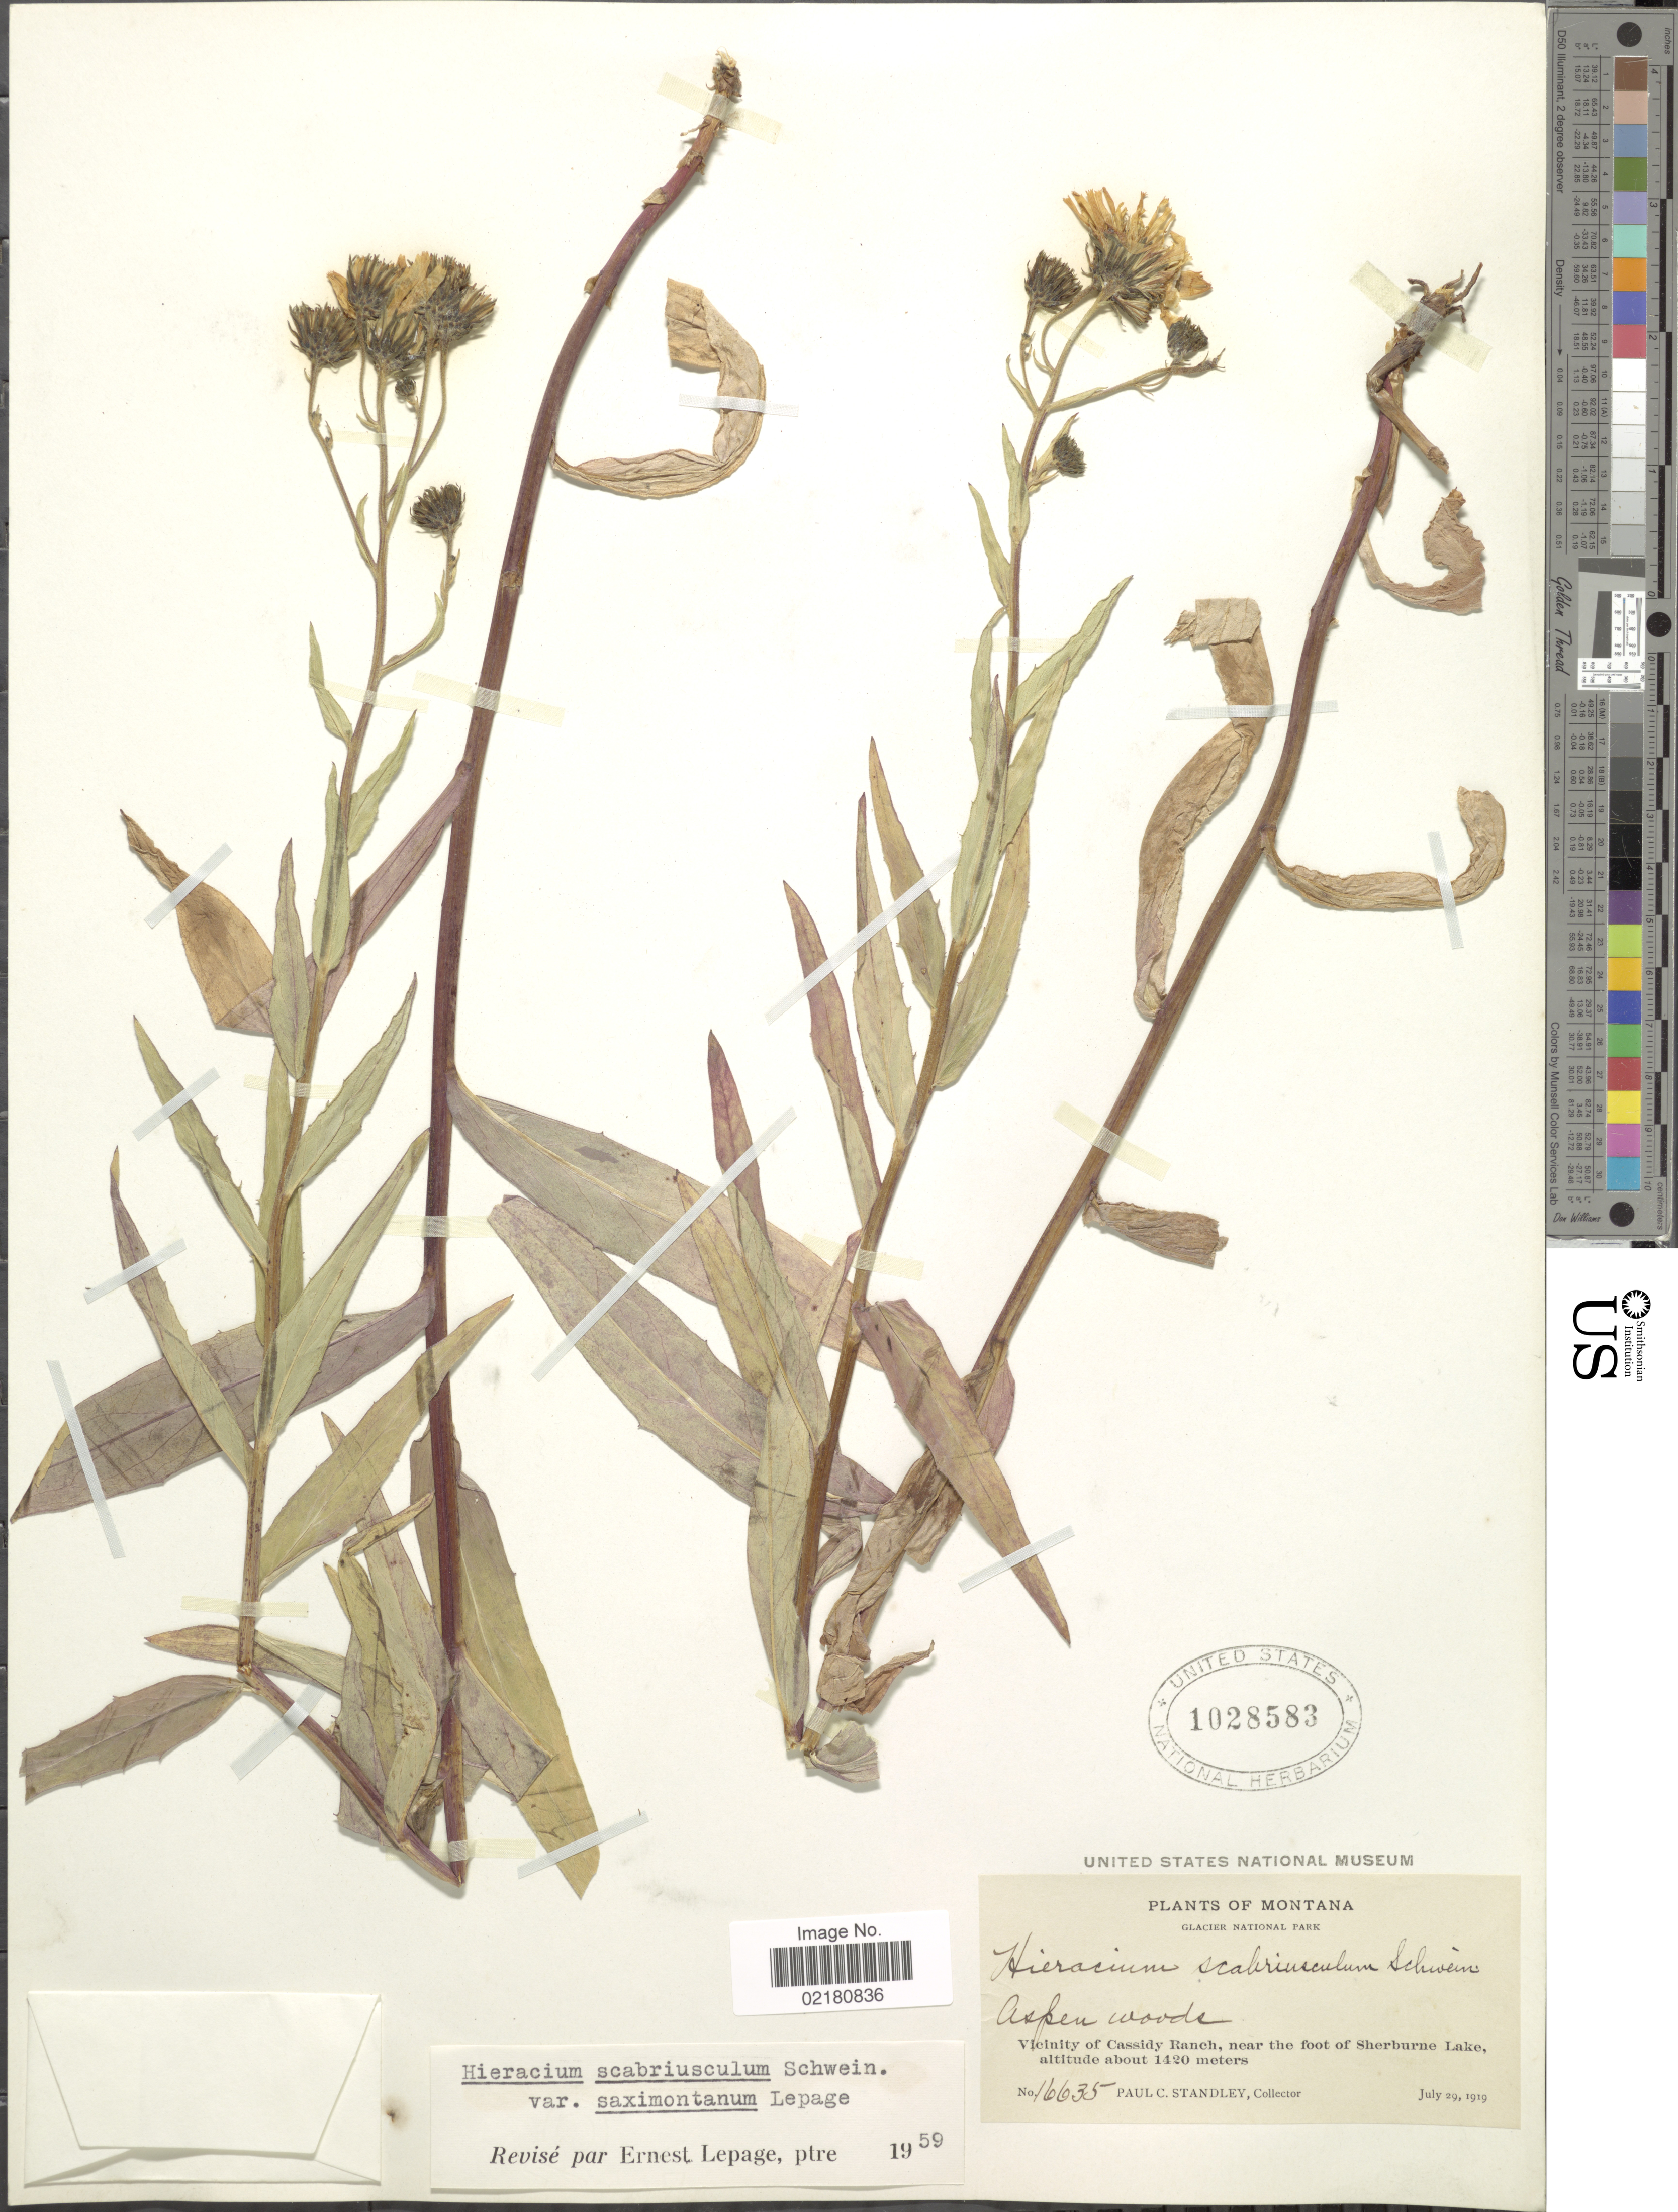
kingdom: Plantae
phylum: Tracheophyta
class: Magnoliopsida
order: Asterales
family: Asteraceae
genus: Hieracium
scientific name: Hieracium umbellatum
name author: L.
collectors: P. C. Standley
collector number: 16635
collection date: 1919-07-29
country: United States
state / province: Montana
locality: Glacier national park. Vicinity of Cassidy Ranch, near the foot of Sherburne Lake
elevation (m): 1420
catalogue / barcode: US 1028583